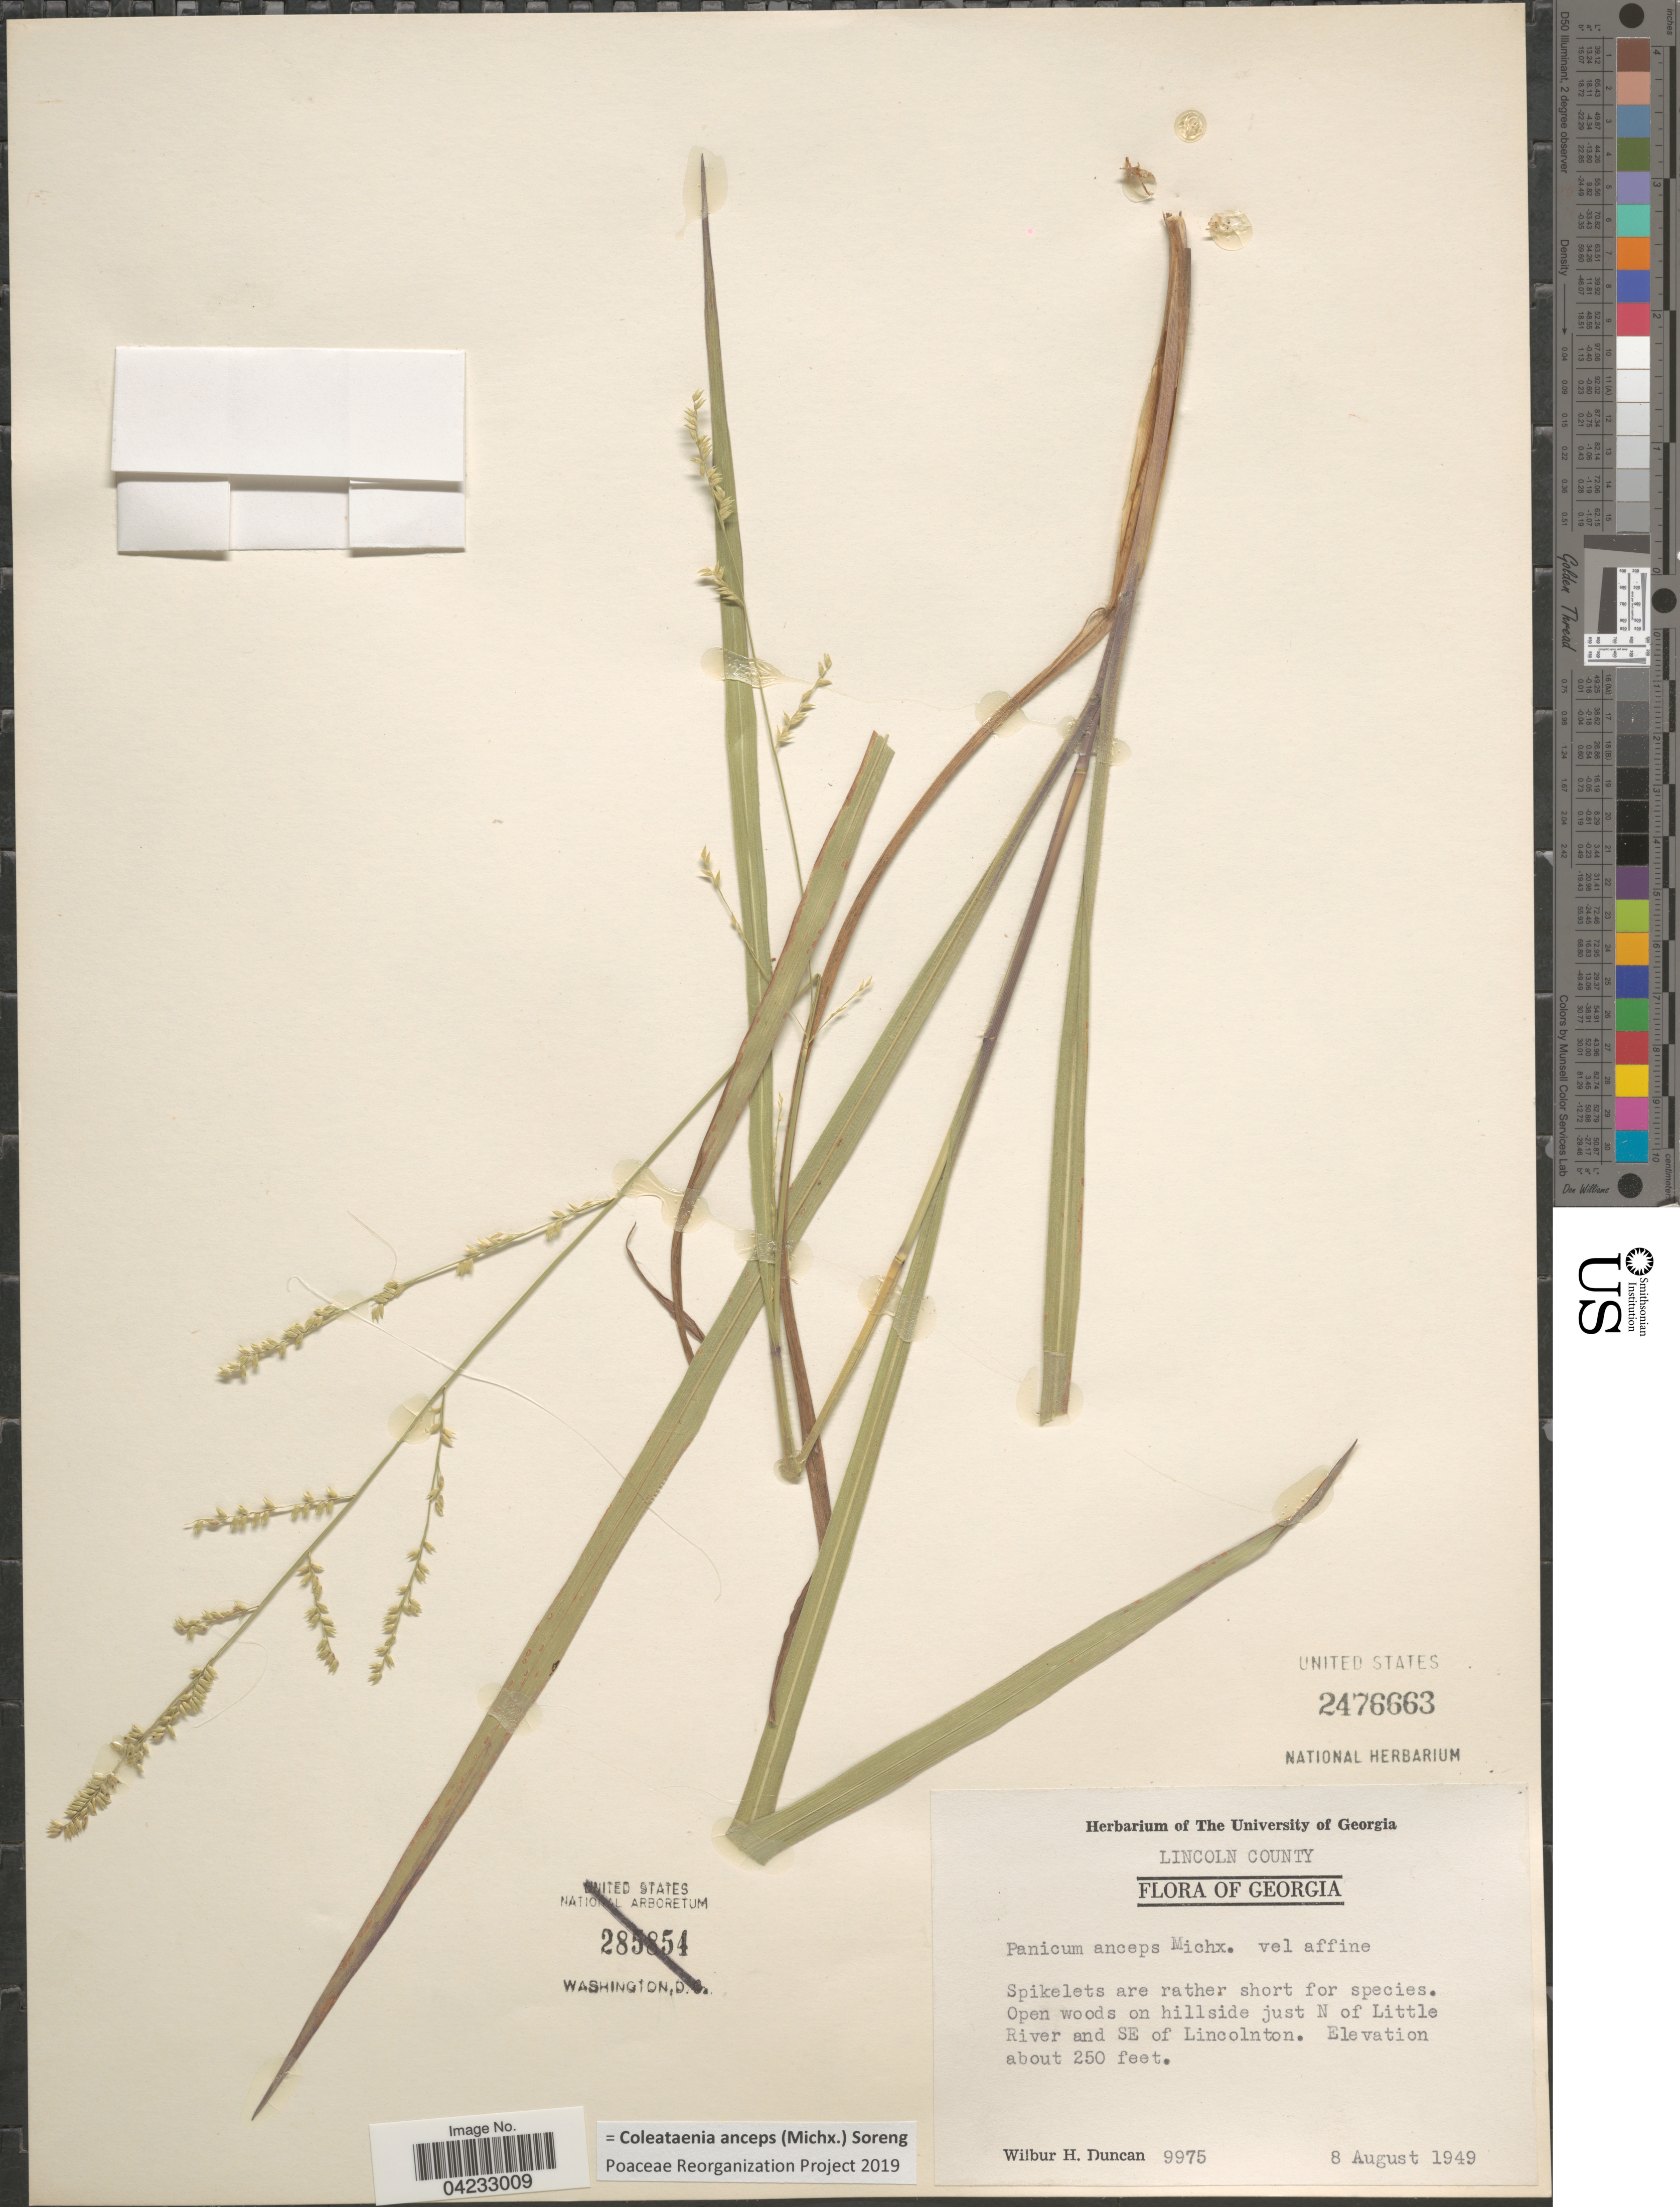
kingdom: Plantae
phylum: Tracheophyta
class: Liliopsida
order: Poales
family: Poaceae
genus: Coleataenia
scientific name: Coleataenia anceps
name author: (Michx.) Soreng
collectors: W. H. Duncan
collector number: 9975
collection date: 1949-08-08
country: United States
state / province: Georgia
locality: Lincoln County. On hillside just N of Little River and SE of Lincolnton.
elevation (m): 76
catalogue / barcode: US 2476663